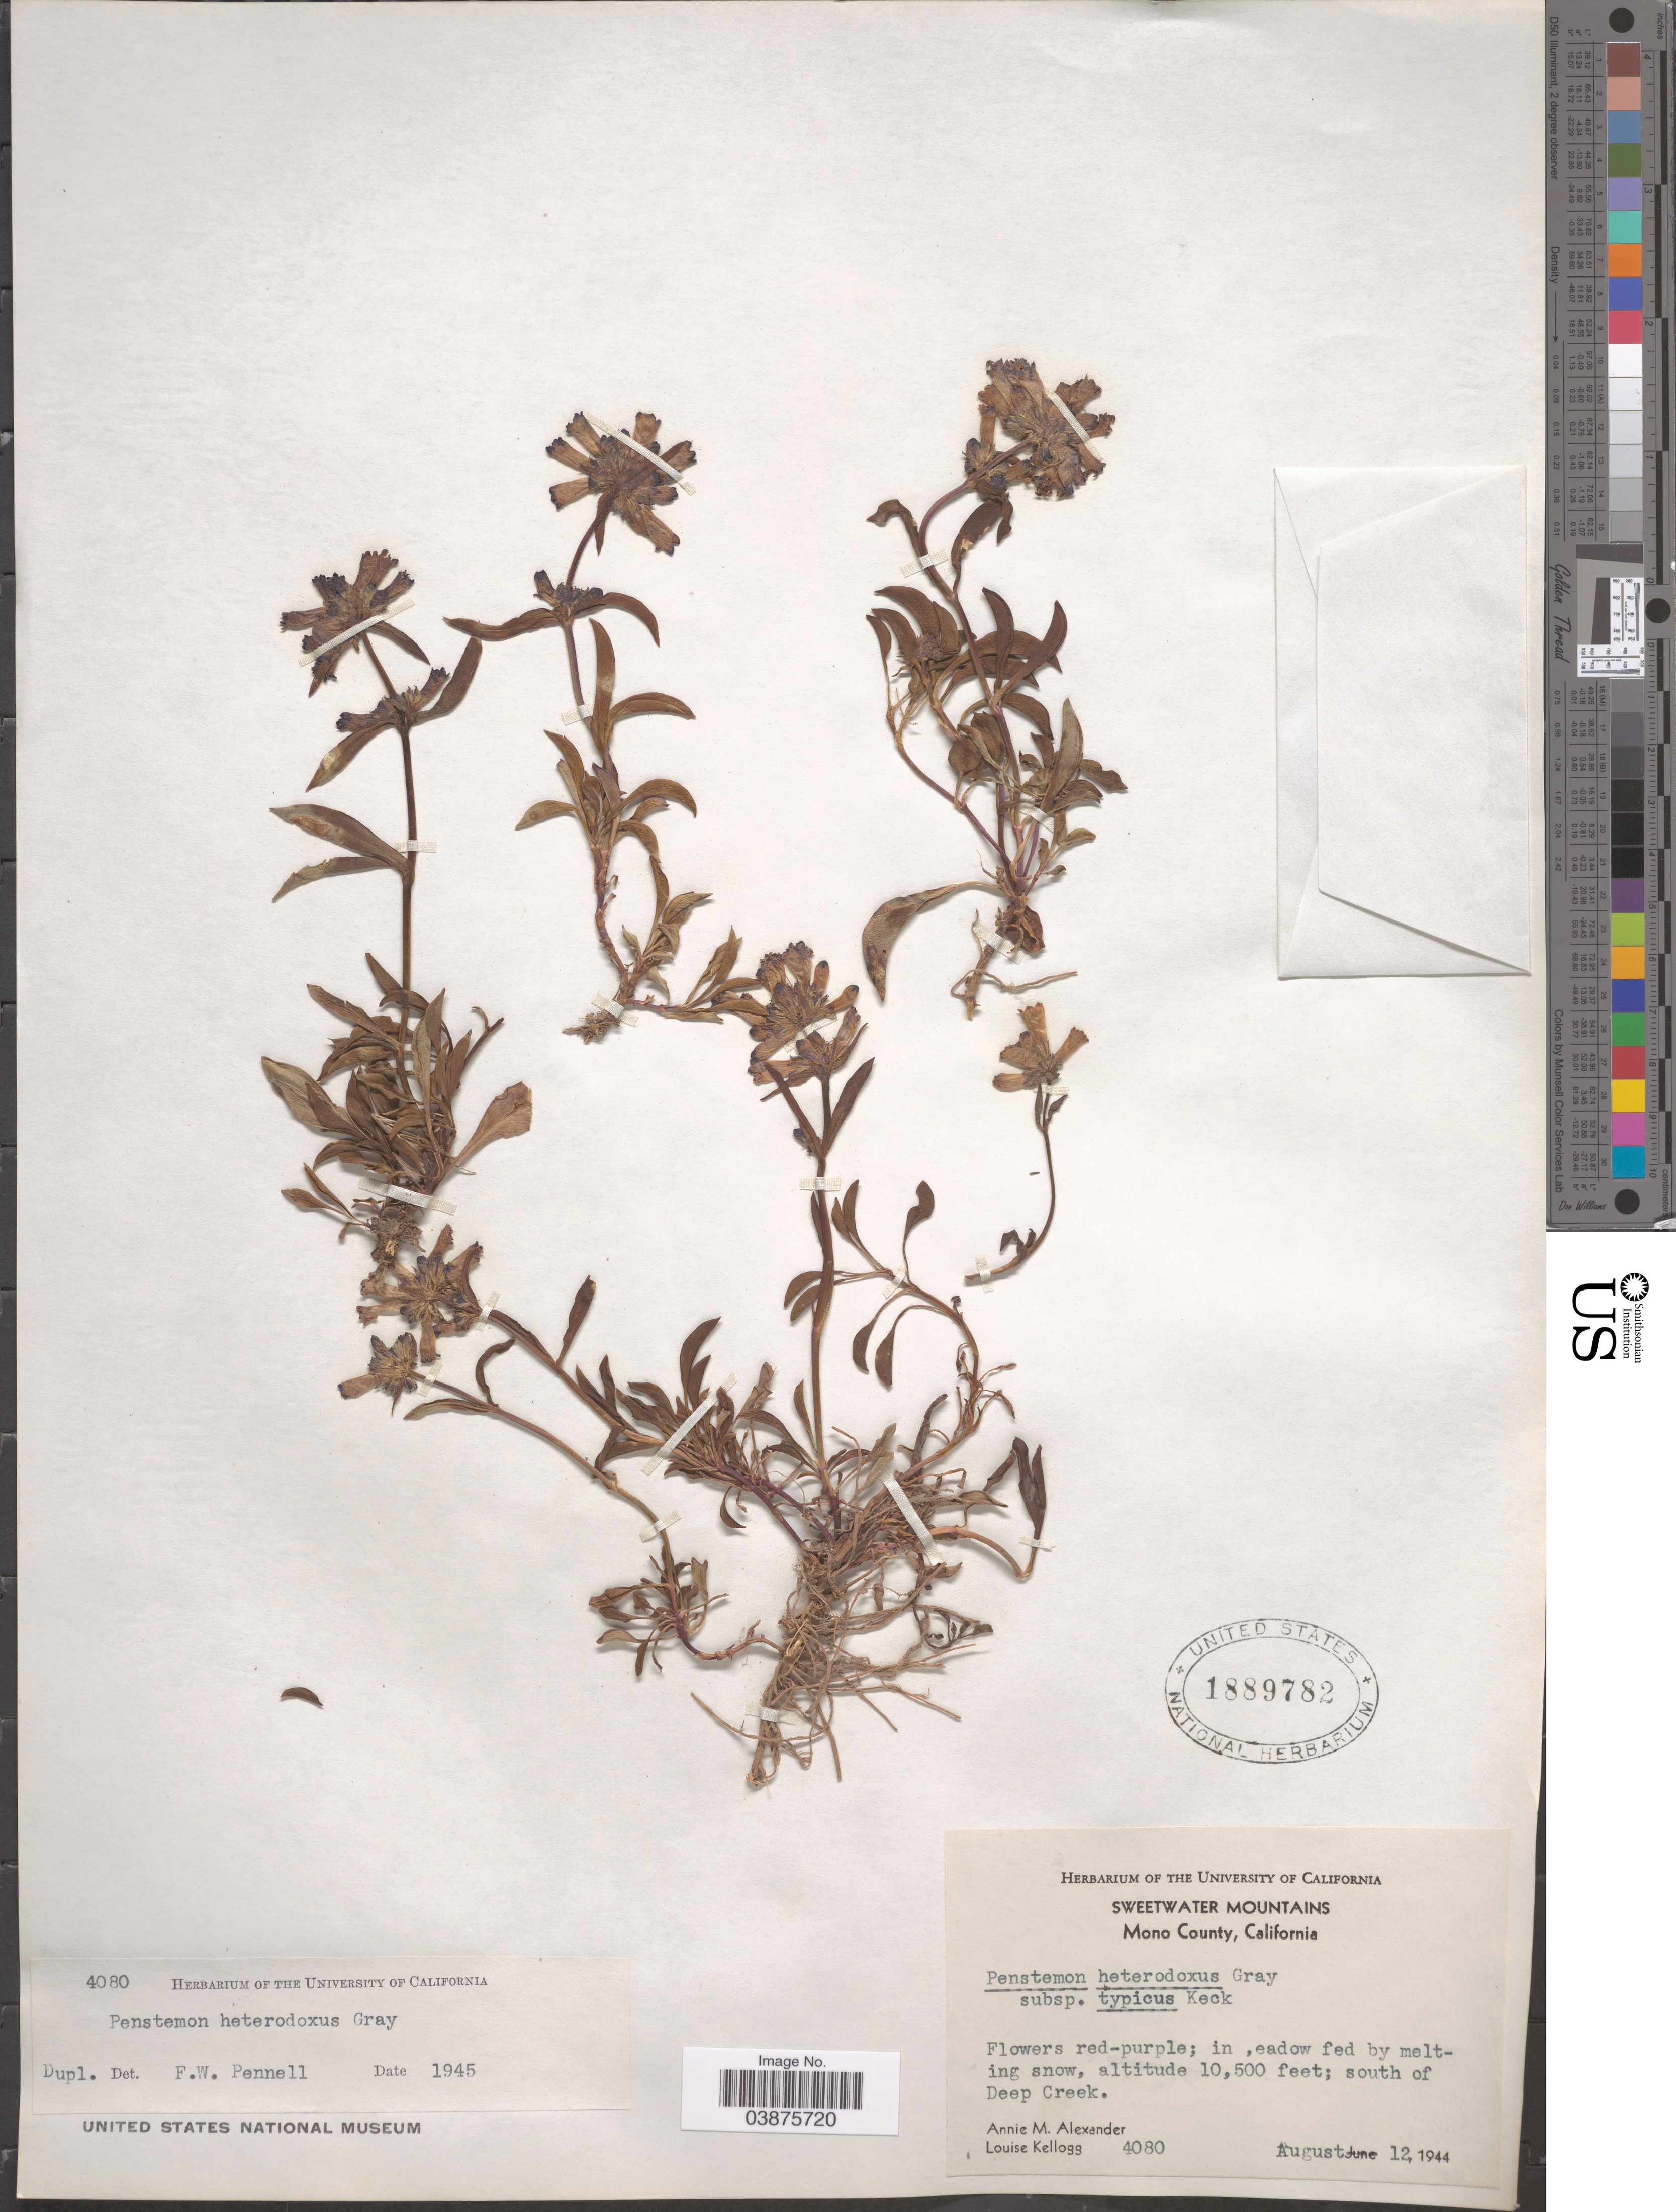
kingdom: Plantae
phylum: Tracheophyta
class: Magnoliopsida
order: Lamiales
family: Plantaginaceae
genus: Penstemon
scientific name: Penstemon heterodoxus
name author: A. Gray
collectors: A. M. Alexander & L. Kellogg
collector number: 4080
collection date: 1944-08-12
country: United States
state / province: California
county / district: Mono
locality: Sweetwater Mountains. Mono County. South of Deep Creek.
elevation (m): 3200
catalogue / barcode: US 1889782